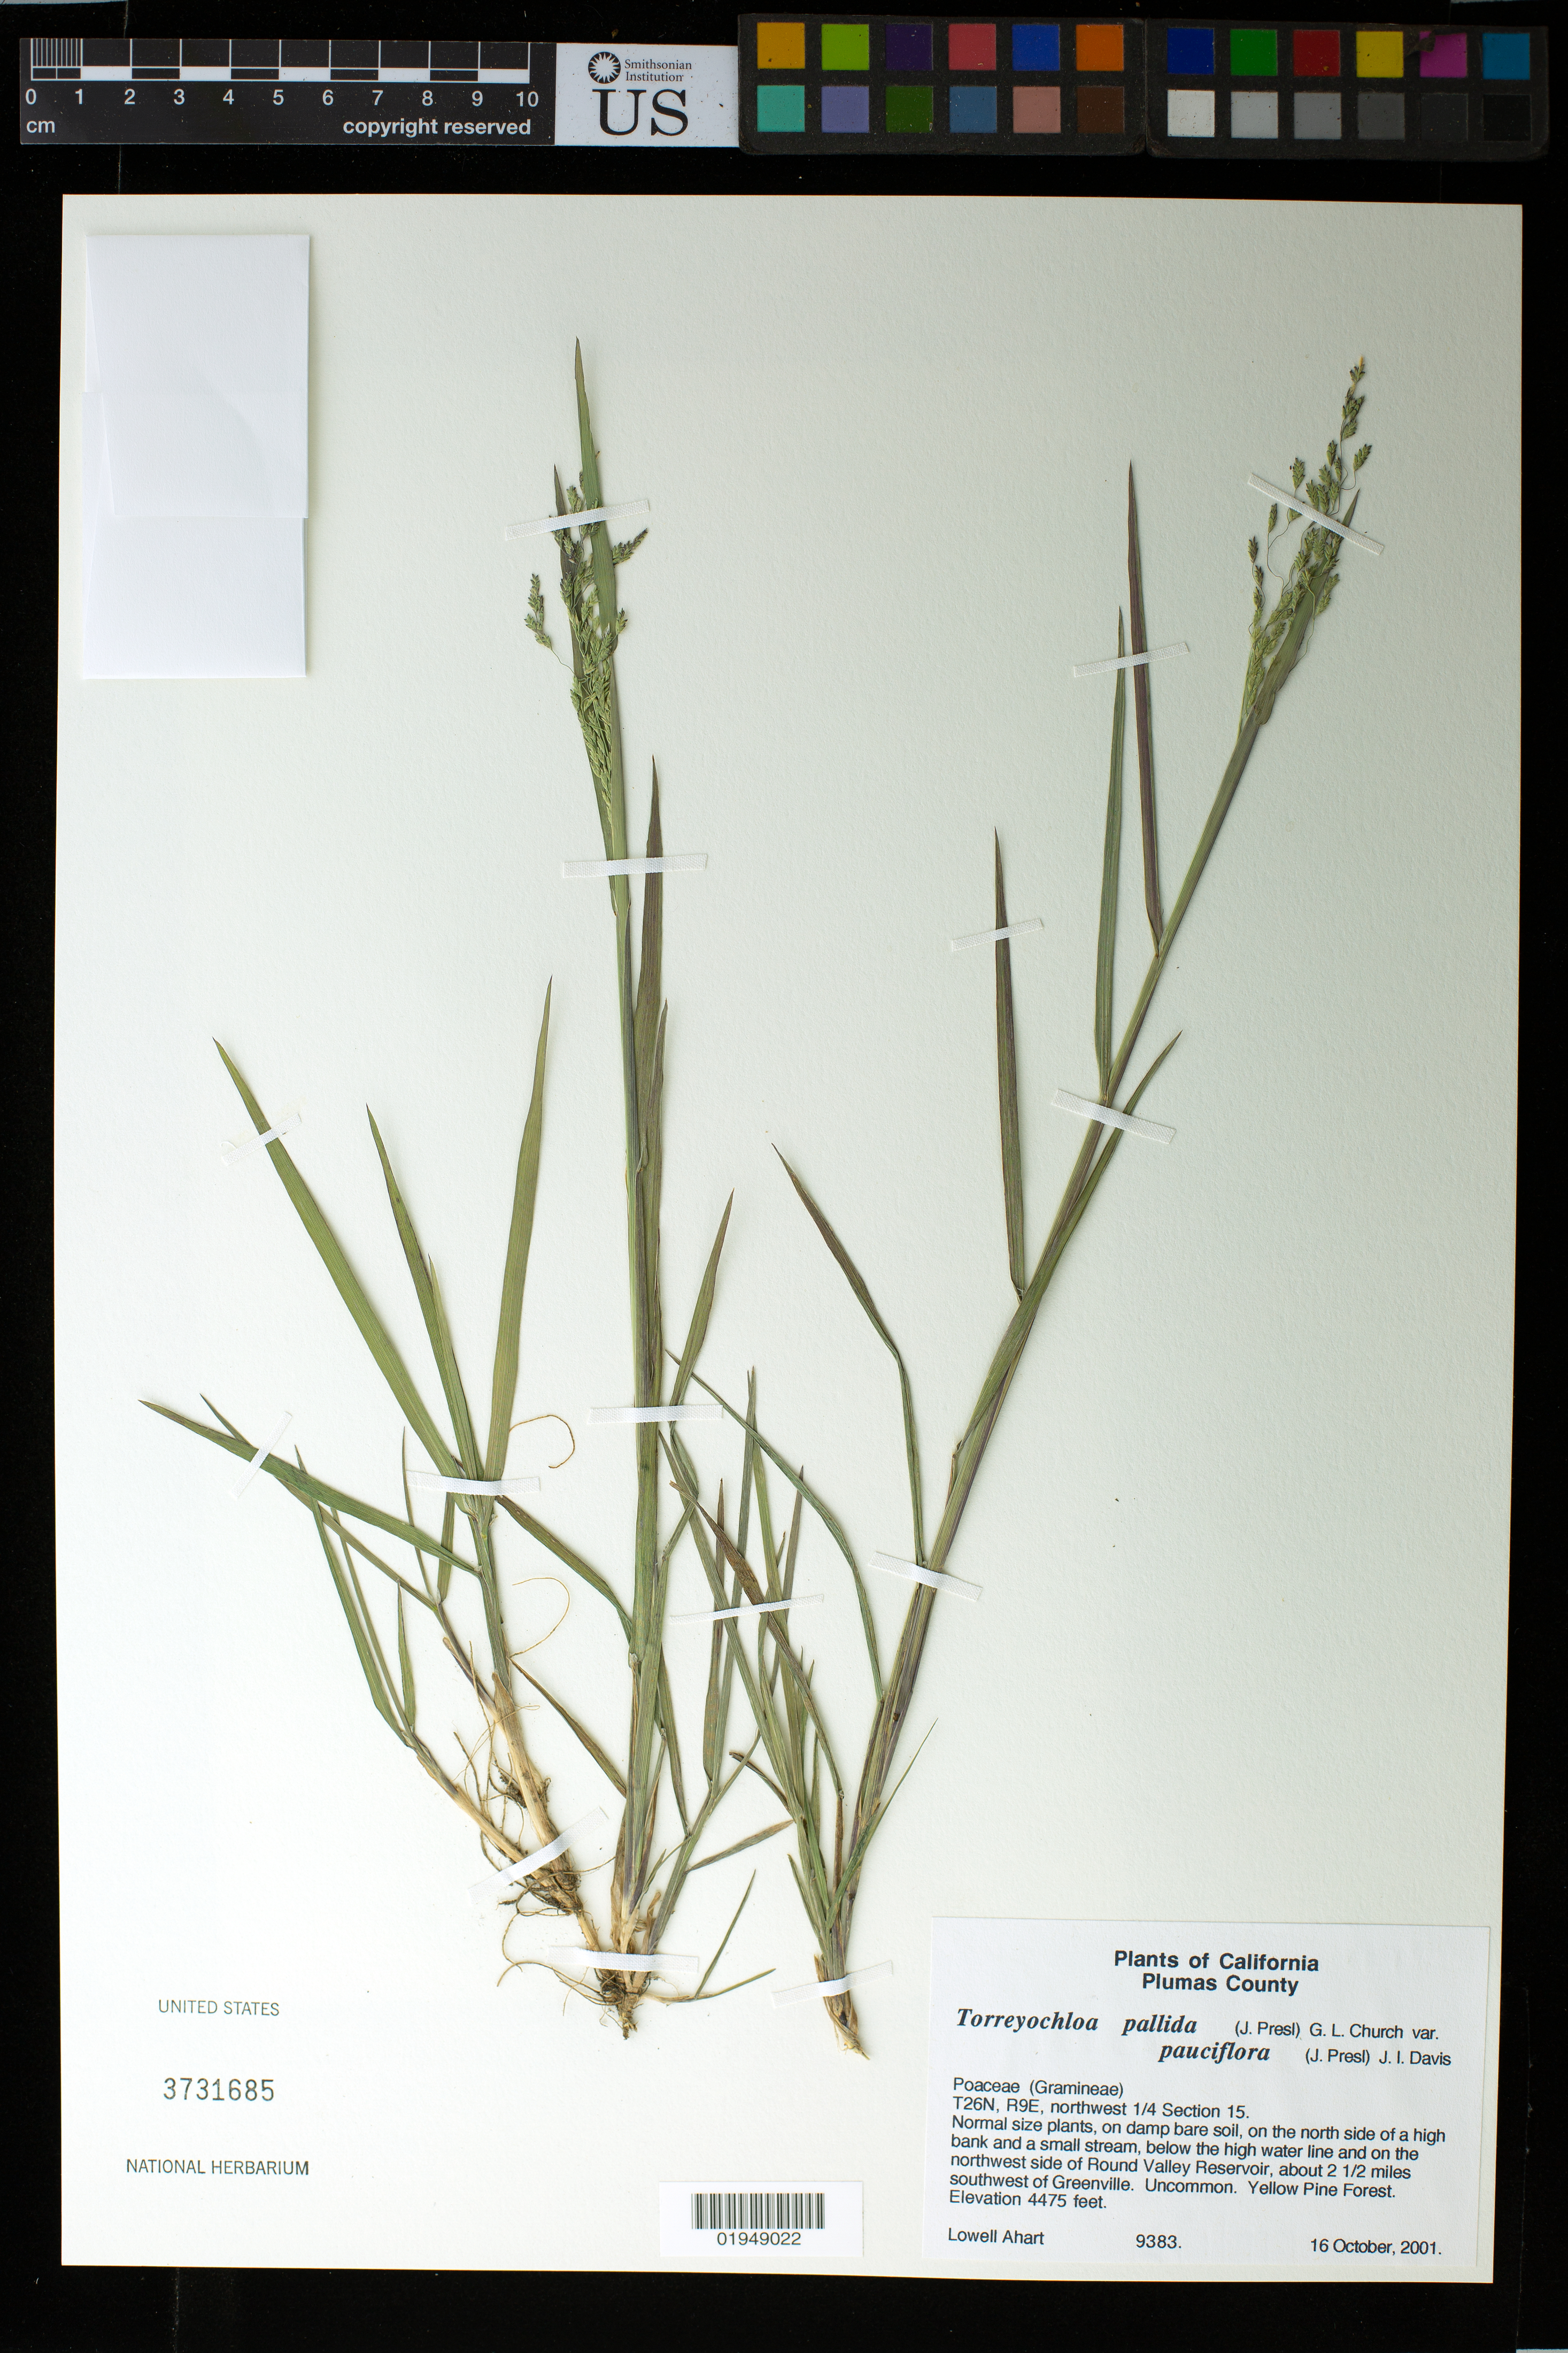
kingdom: Plantae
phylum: Tracheophyta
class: Liliopsida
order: Poales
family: Poaceae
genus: Torreyochloa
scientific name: Torreyochloa pallida var. pauciflora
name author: (J. Presl) J.I. Davis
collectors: L. Ahart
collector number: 9383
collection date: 2001-10-16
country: United States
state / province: California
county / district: Plumas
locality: On the north side of a high bank and a small stream, below the high water line and on the northwest side of Round Valley Reservoir, about 2 1/2 miles southwest of Greenville. T26N, R9E, northwest 1/4 Section 15.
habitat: yellow pine forest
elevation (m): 1364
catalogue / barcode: US 3731685